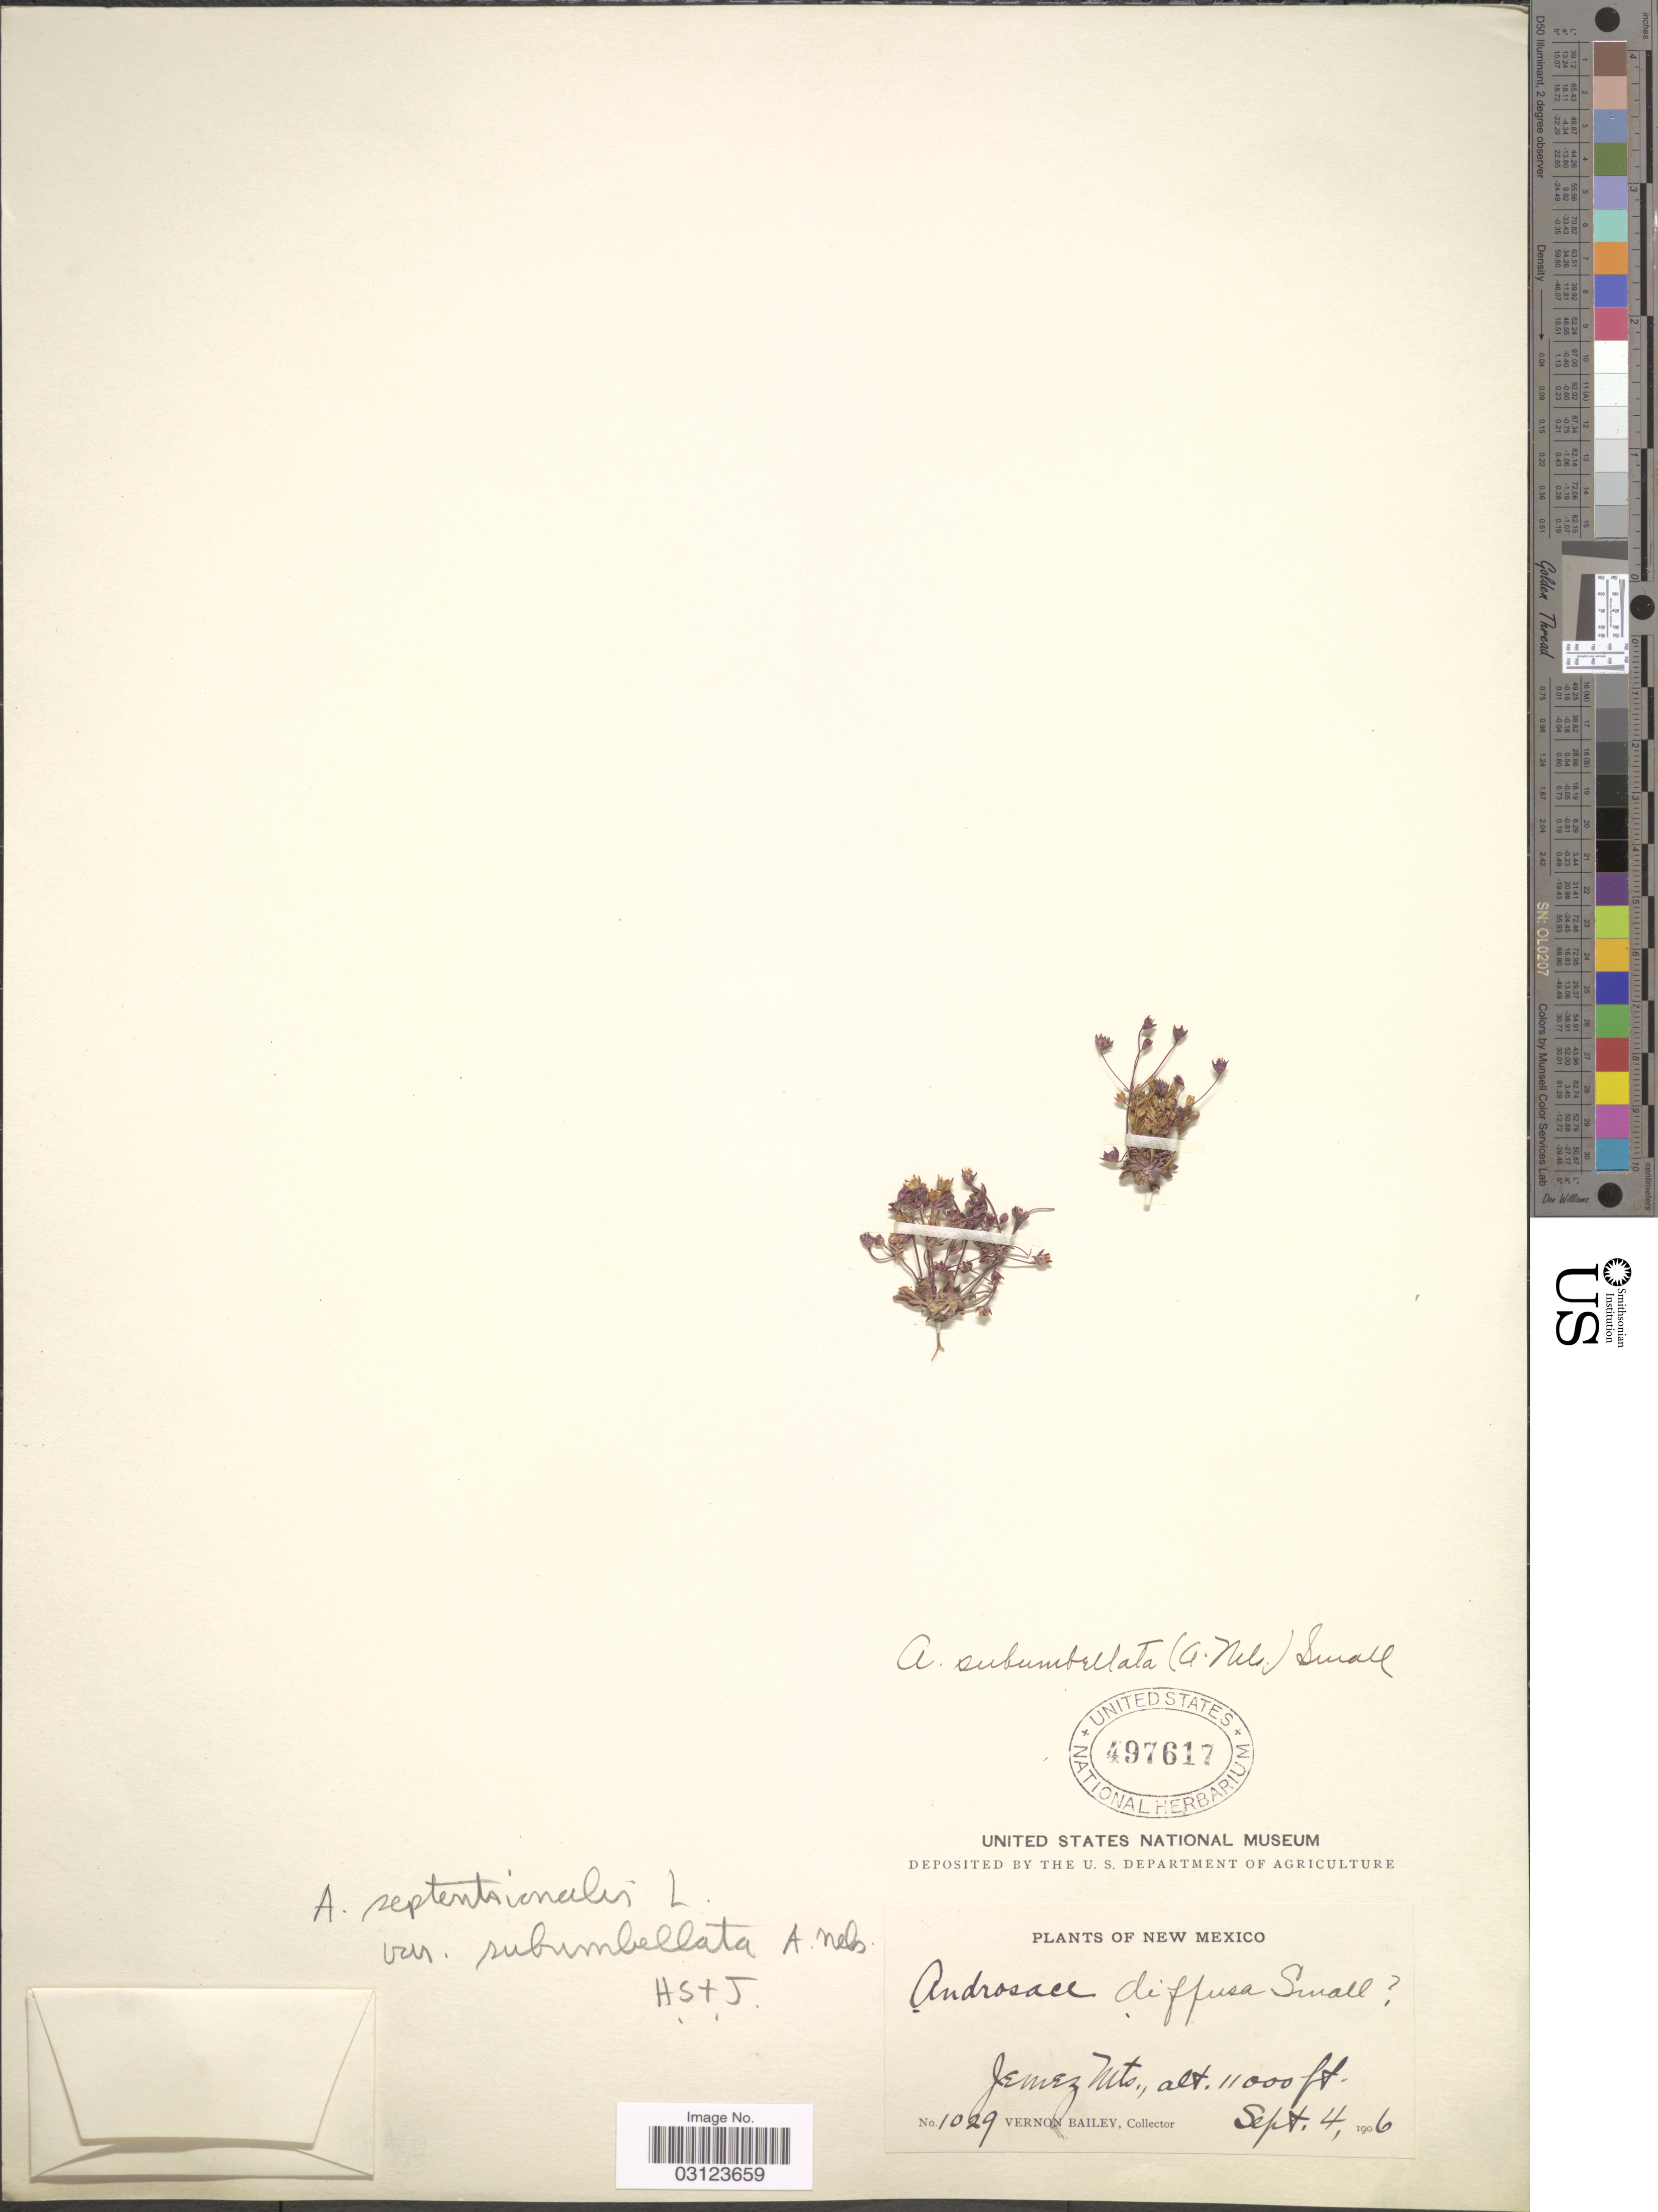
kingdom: Plantae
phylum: Tracheophyta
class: Magnoliopsida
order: Ericales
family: Primulaceae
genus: Androsace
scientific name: Androsace septentrionalis subsp. subumbellata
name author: (A. Nelson) G.T. Robbins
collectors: V. O. Bailey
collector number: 1029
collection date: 1906-09-04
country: United States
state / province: New Mexico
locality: Jemez Mts.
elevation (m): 3353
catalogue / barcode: US 497617